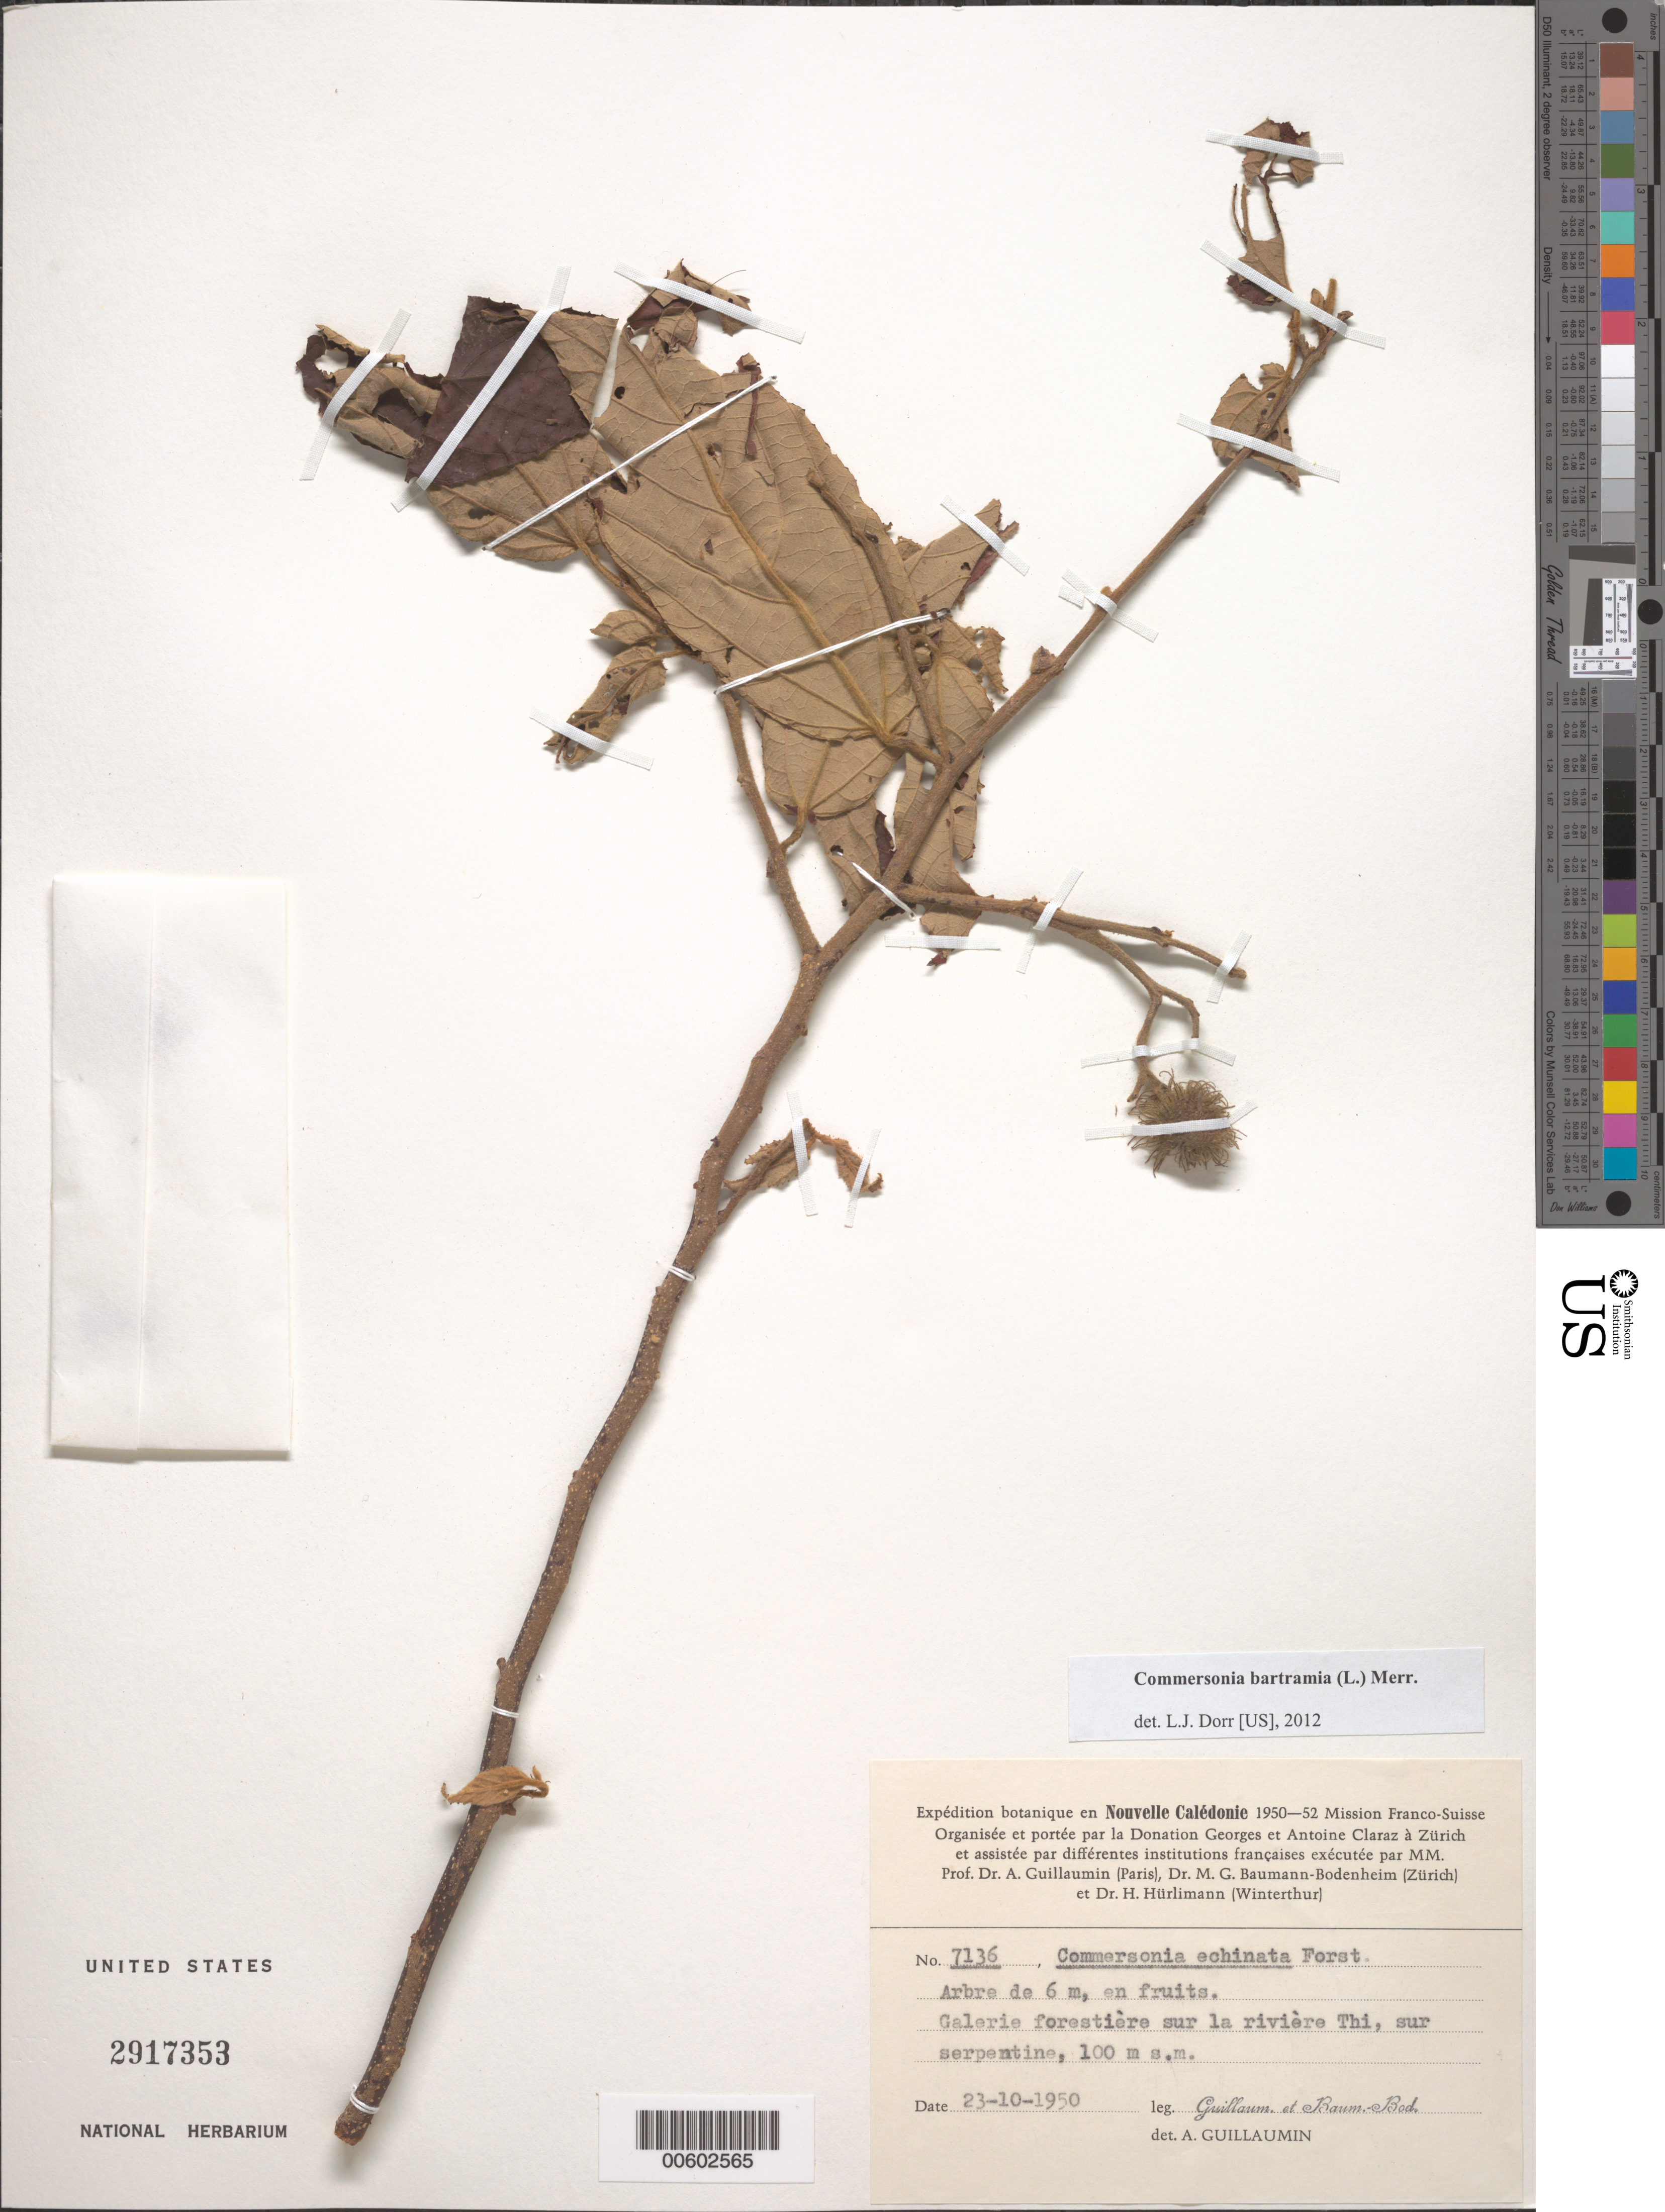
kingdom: Plantae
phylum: Tracheophyta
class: Magnoliopsida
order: Malvales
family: Malvaceae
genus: Commersonia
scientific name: Commersonia bartramia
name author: (L.) Merr.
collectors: A. Guillaumin & M. G. Baumann-Bodenheim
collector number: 7136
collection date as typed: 23 Oct 1950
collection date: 1950-10-23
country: New Caledonia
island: New Caledonia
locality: S la rivière Thi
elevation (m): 100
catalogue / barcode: US 2917353